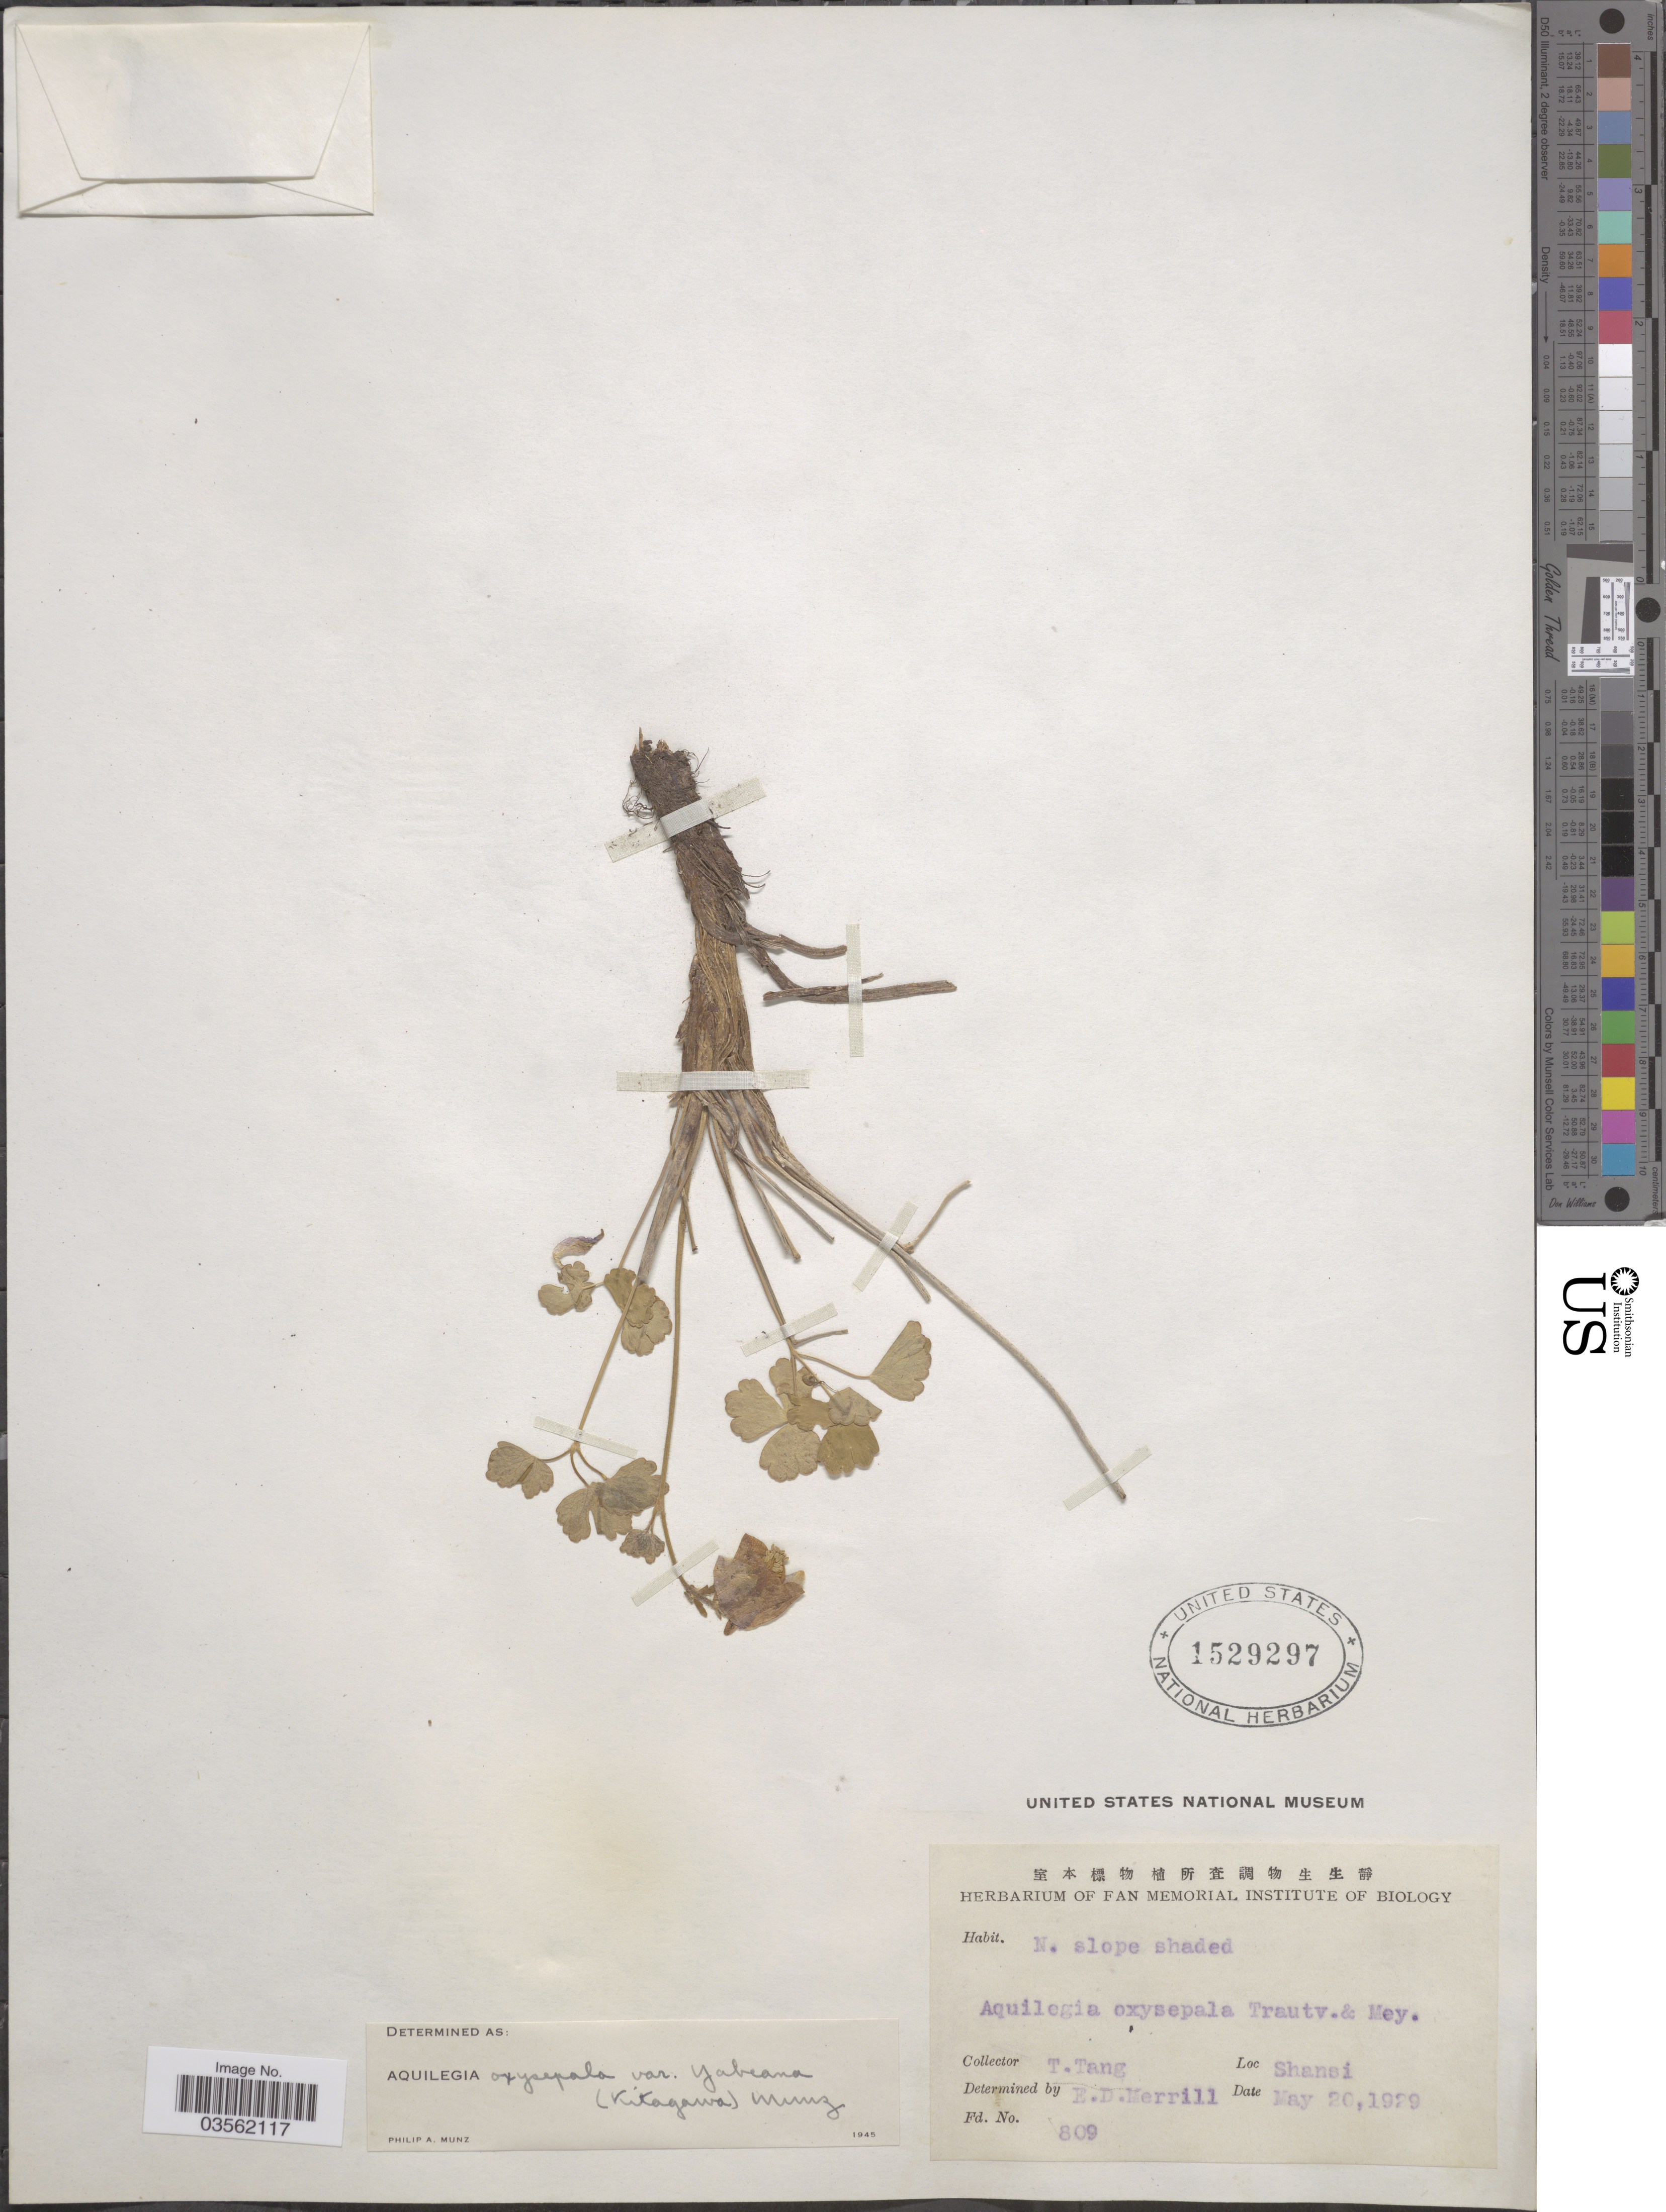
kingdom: Plantae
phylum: Tracheophyta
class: Magnoliopsida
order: Ranunculales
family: Ranunculaceae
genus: Aquilegia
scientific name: Aquilegia oxysepala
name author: Trautv. & C.A. Mey.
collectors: T. Tang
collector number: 809?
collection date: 1929-05-20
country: China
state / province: Shanxi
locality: Shansi.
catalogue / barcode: US 1529297